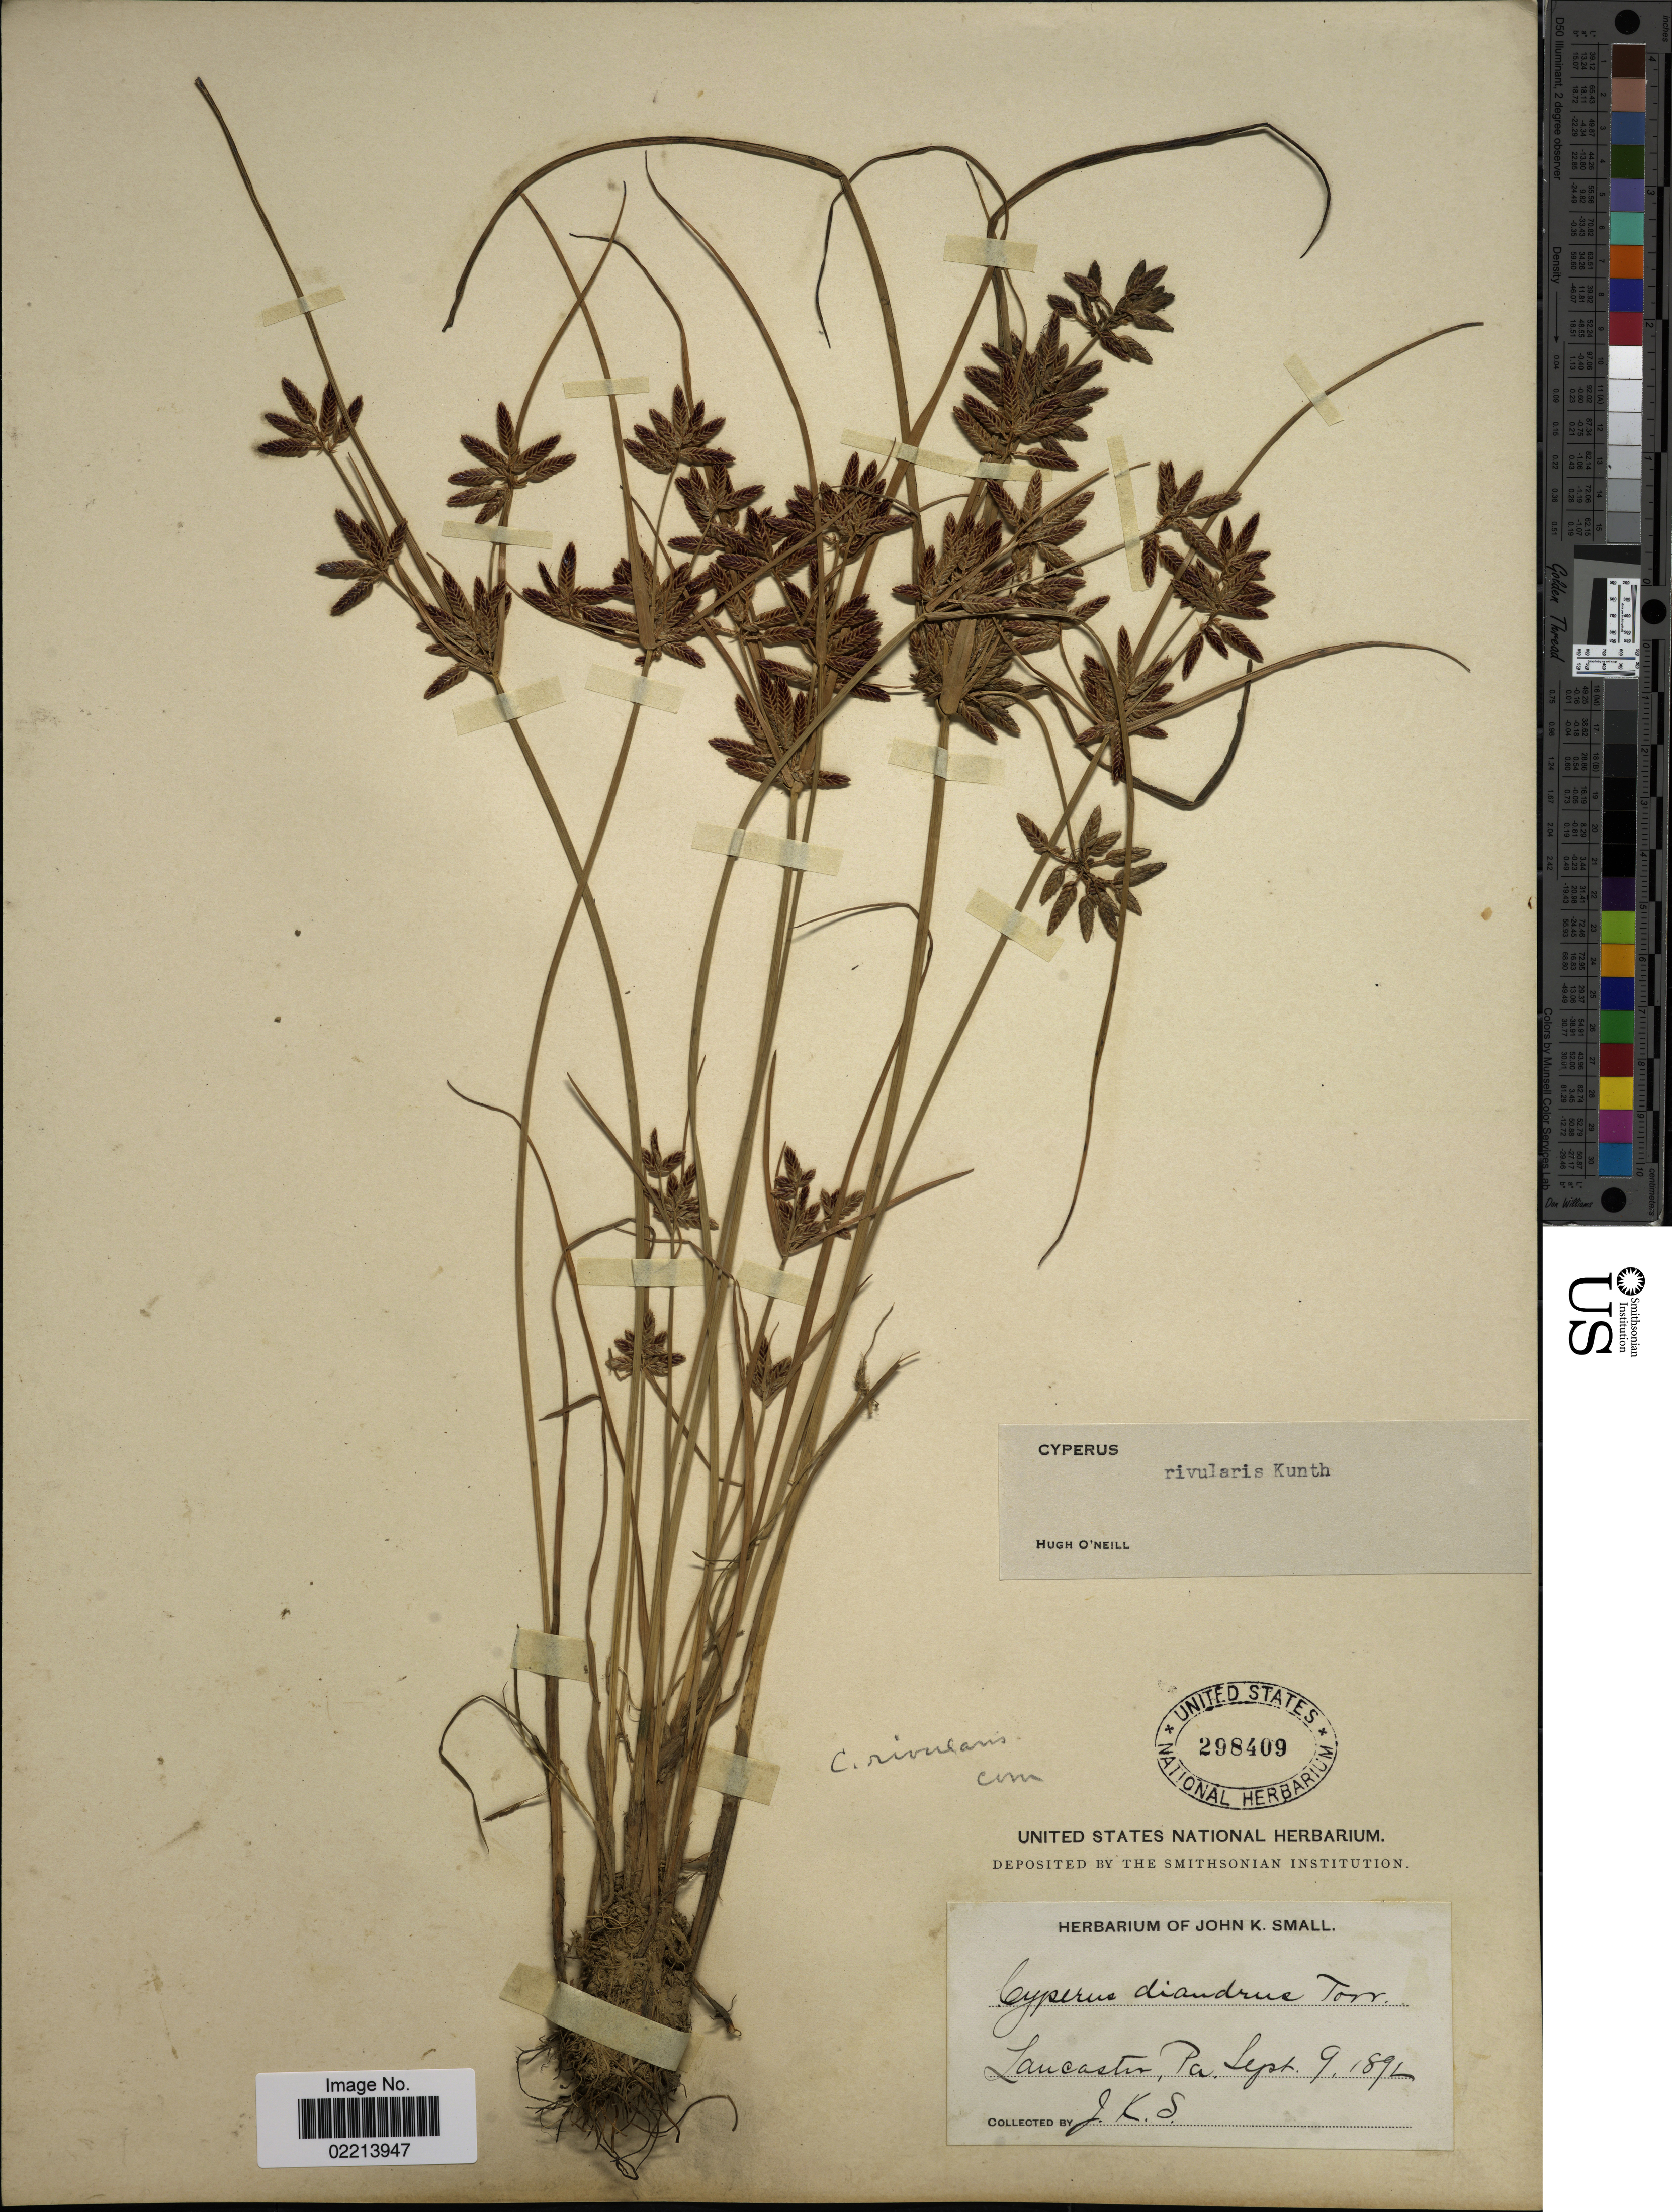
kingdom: Plantae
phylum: Tracheophyta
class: Liliopsida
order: Poales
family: Cyperaceae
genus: Cyperus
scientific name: Cyperus bipartitus Torr.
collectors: J. K. Small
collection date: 1892-09-09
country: United States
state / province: Pennsylvania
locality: Lancaster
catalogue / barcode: US 298409